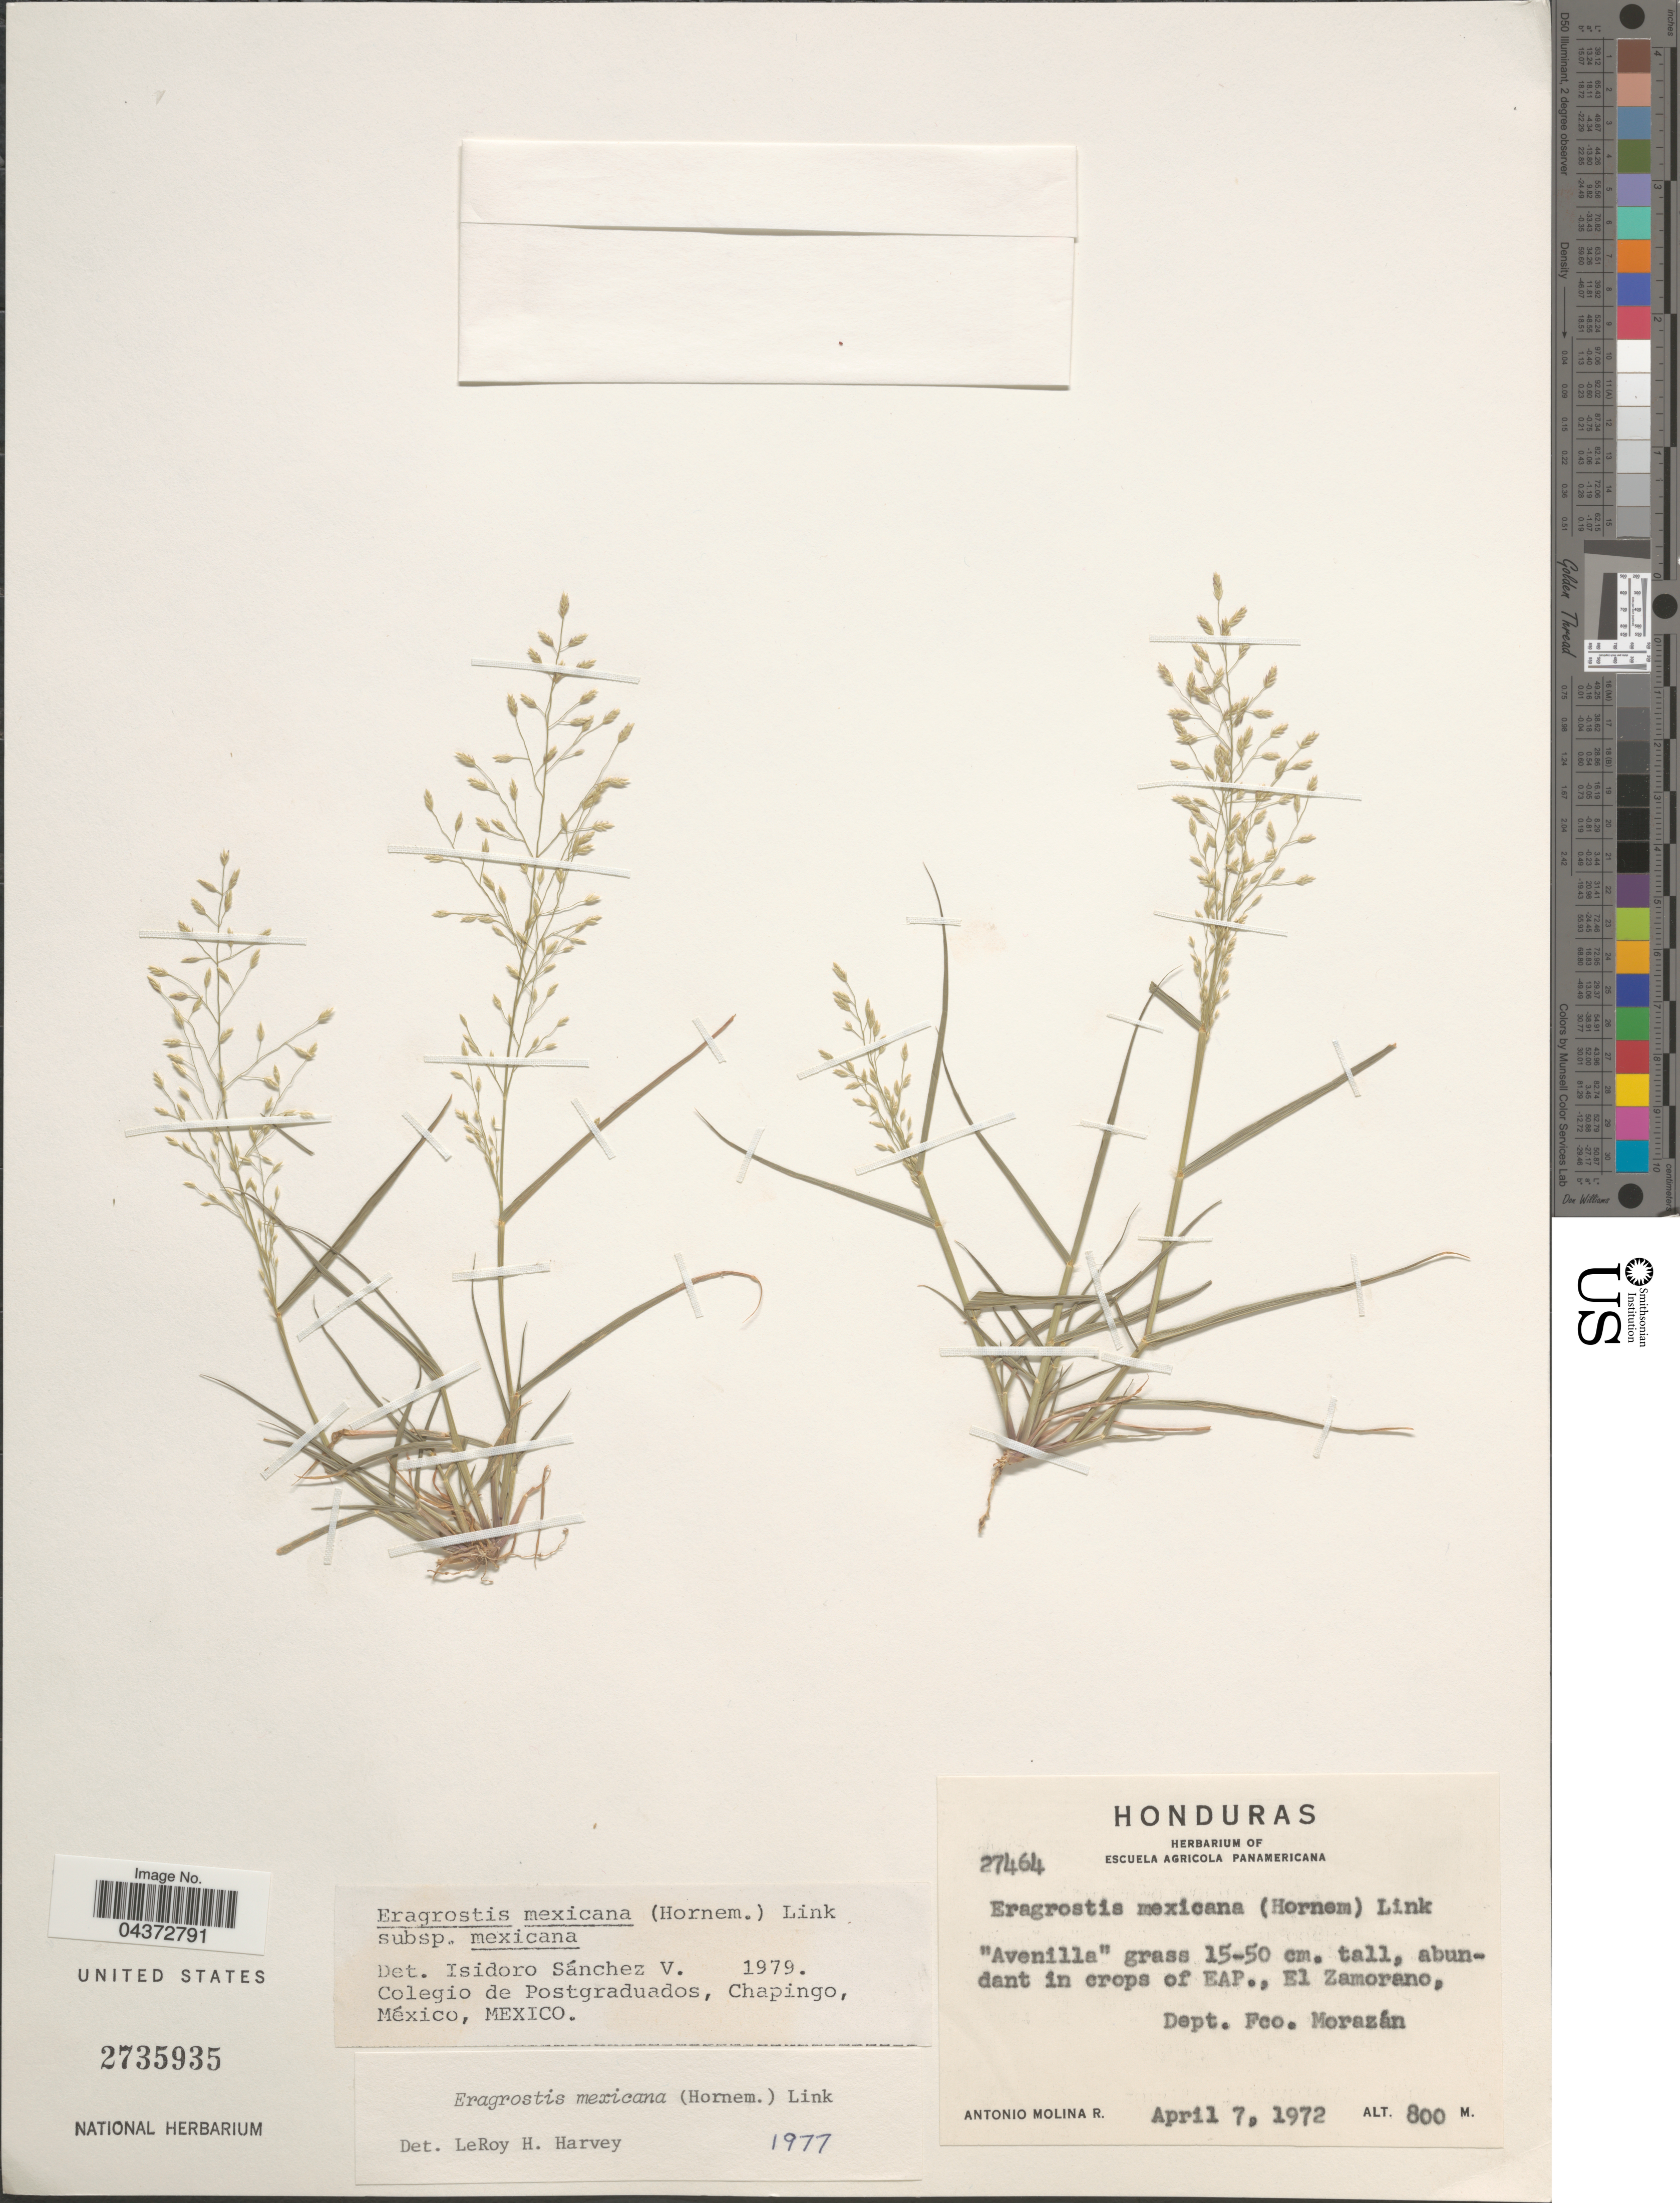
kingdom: Plantae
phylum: Tracheophyta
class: Liliopsida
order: Poales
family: Poaceae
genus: Eragrostis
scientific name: Eragrostis mexicana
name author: (Hornem.) Link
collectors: A. Molina R.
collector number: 27464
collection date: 1972-04-07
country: Honduras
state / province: Fco. Morazán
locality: In crops of EAP., El Zamorano, Dept. Fco. Morazán.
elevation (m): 800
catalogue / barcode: US 2735935